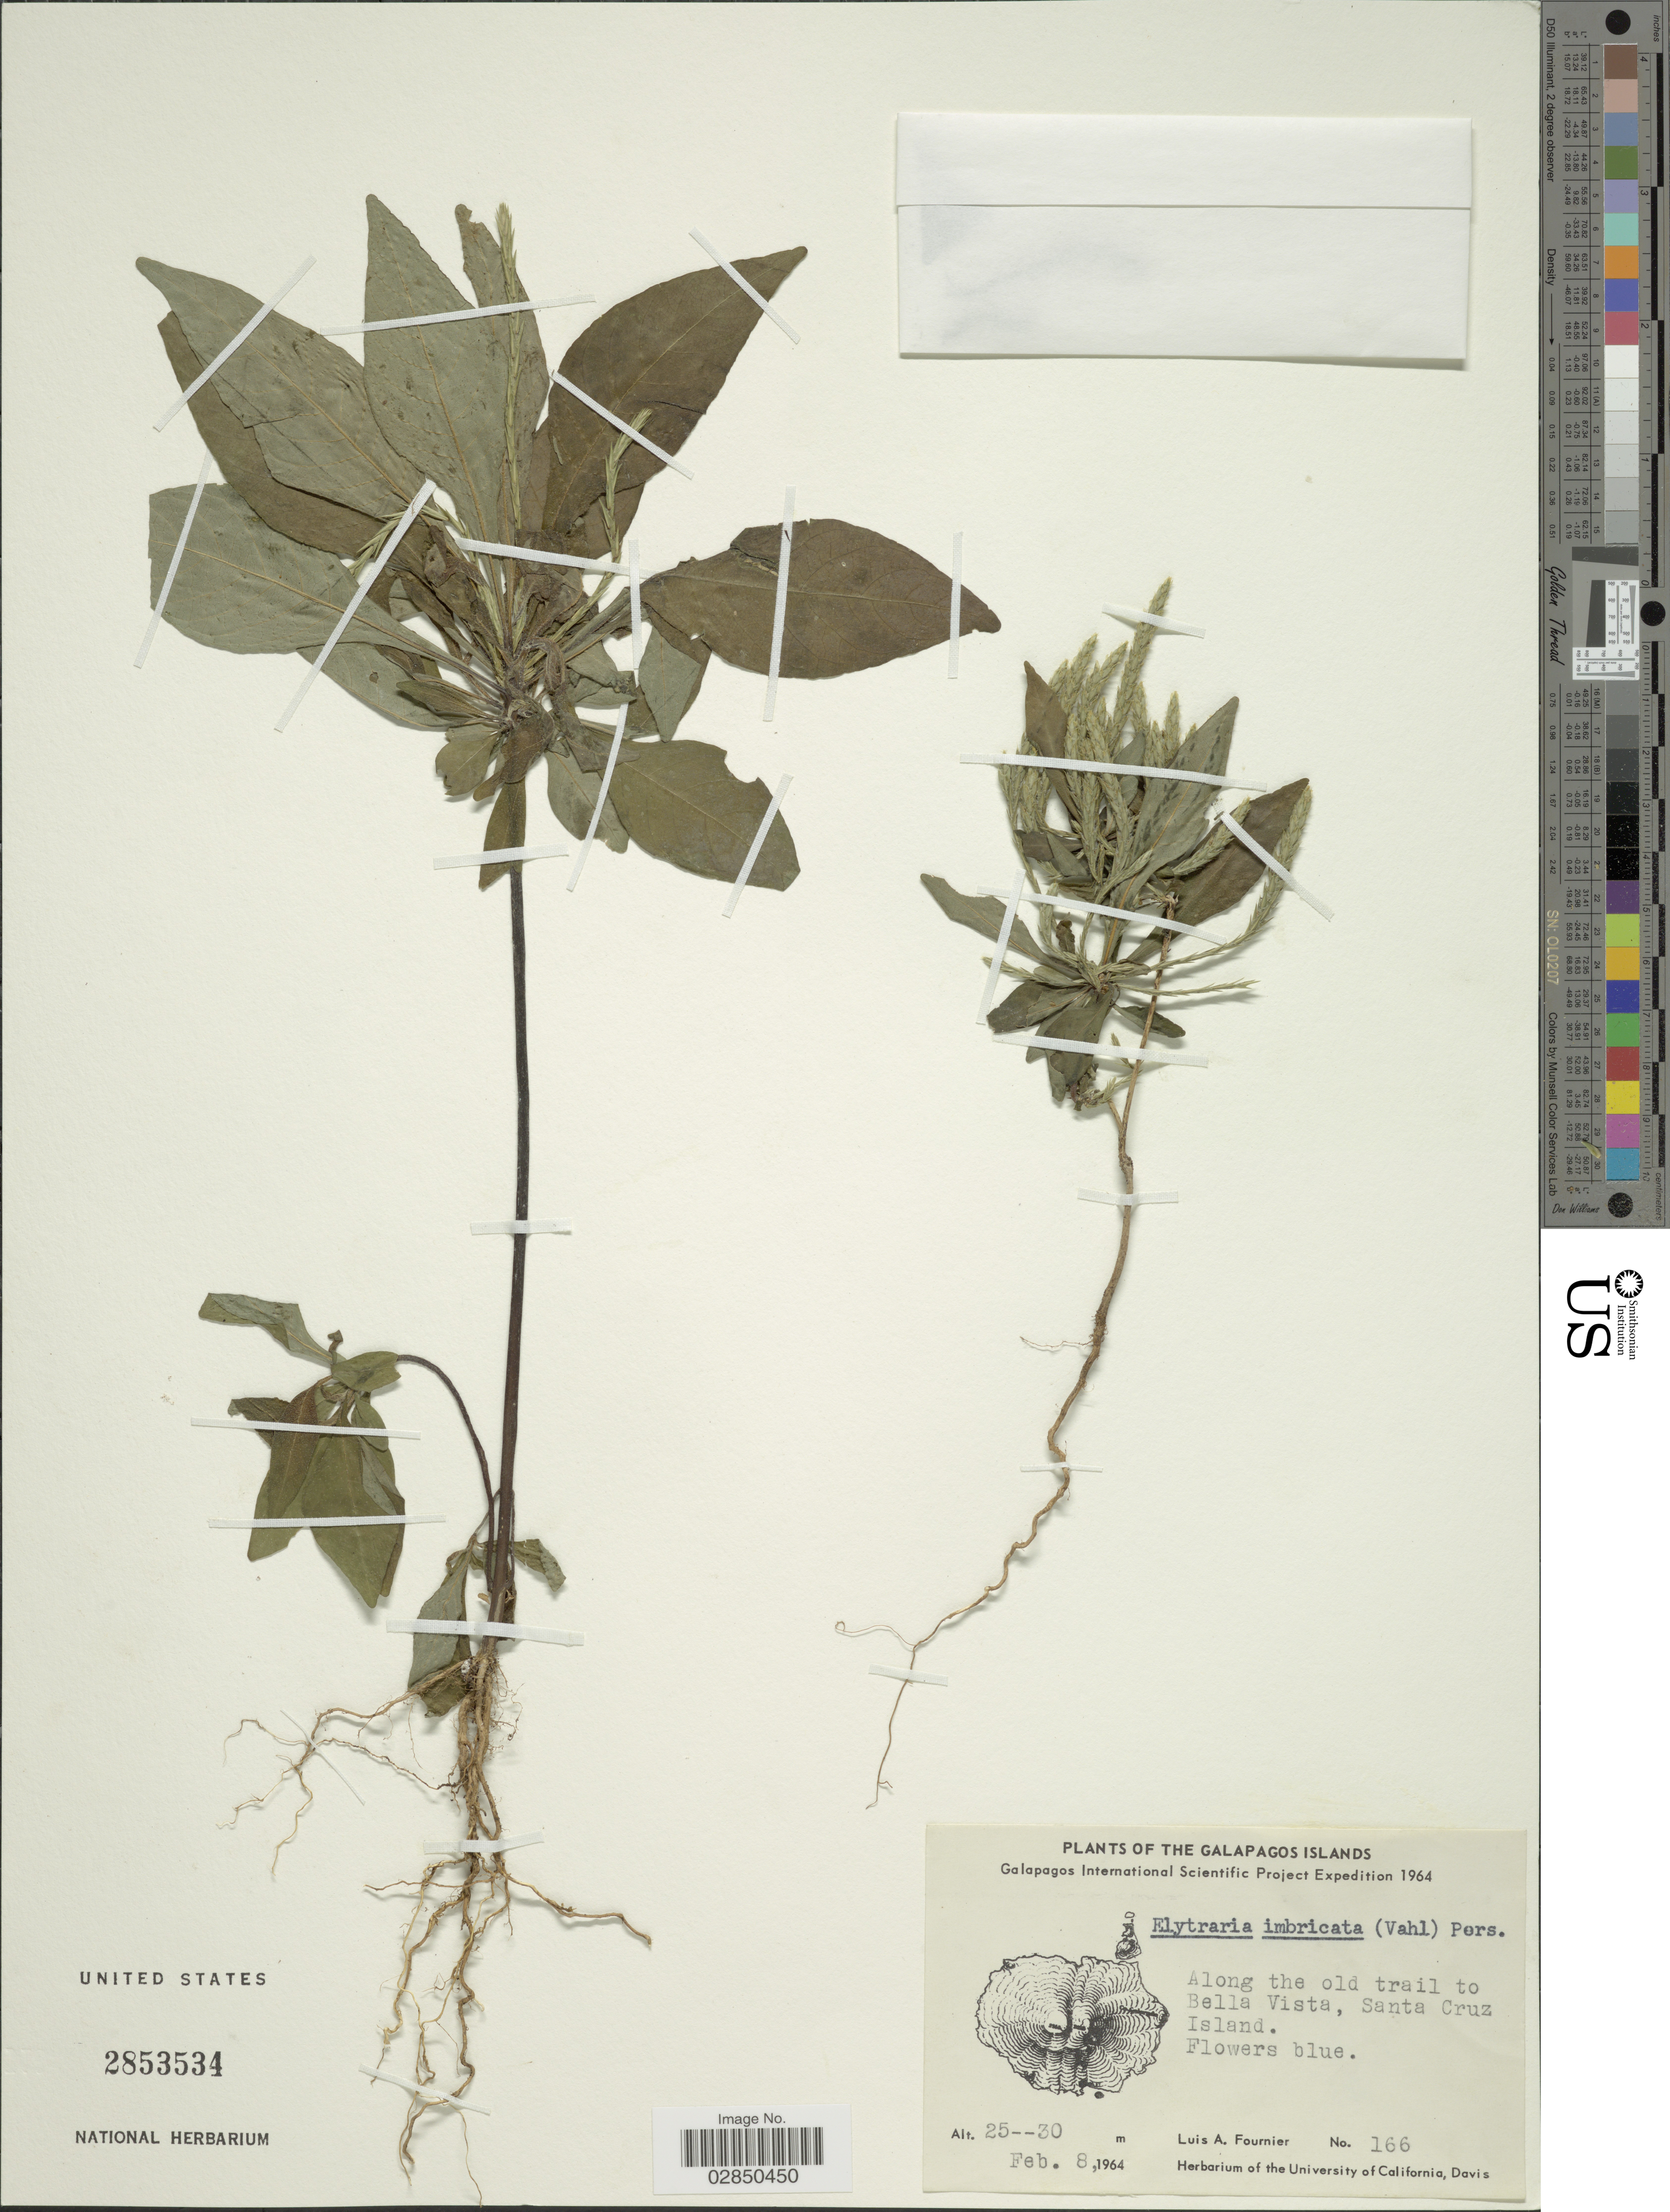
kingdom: Plantae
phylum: Tracheophyta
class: Magnoliopsida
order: Lamiales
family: Acanthaceae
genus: Elytraria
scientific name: Elytraria imbricata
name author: (Vahl) Pers.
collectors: L. A. Fournier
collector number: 166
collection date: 1964-02-08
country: Ecuador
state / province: Colón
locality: The Galapagos Islands. Along the old trail to Bella Vista, Santa Cruz Island.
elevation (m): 25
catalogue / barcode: US 2853534